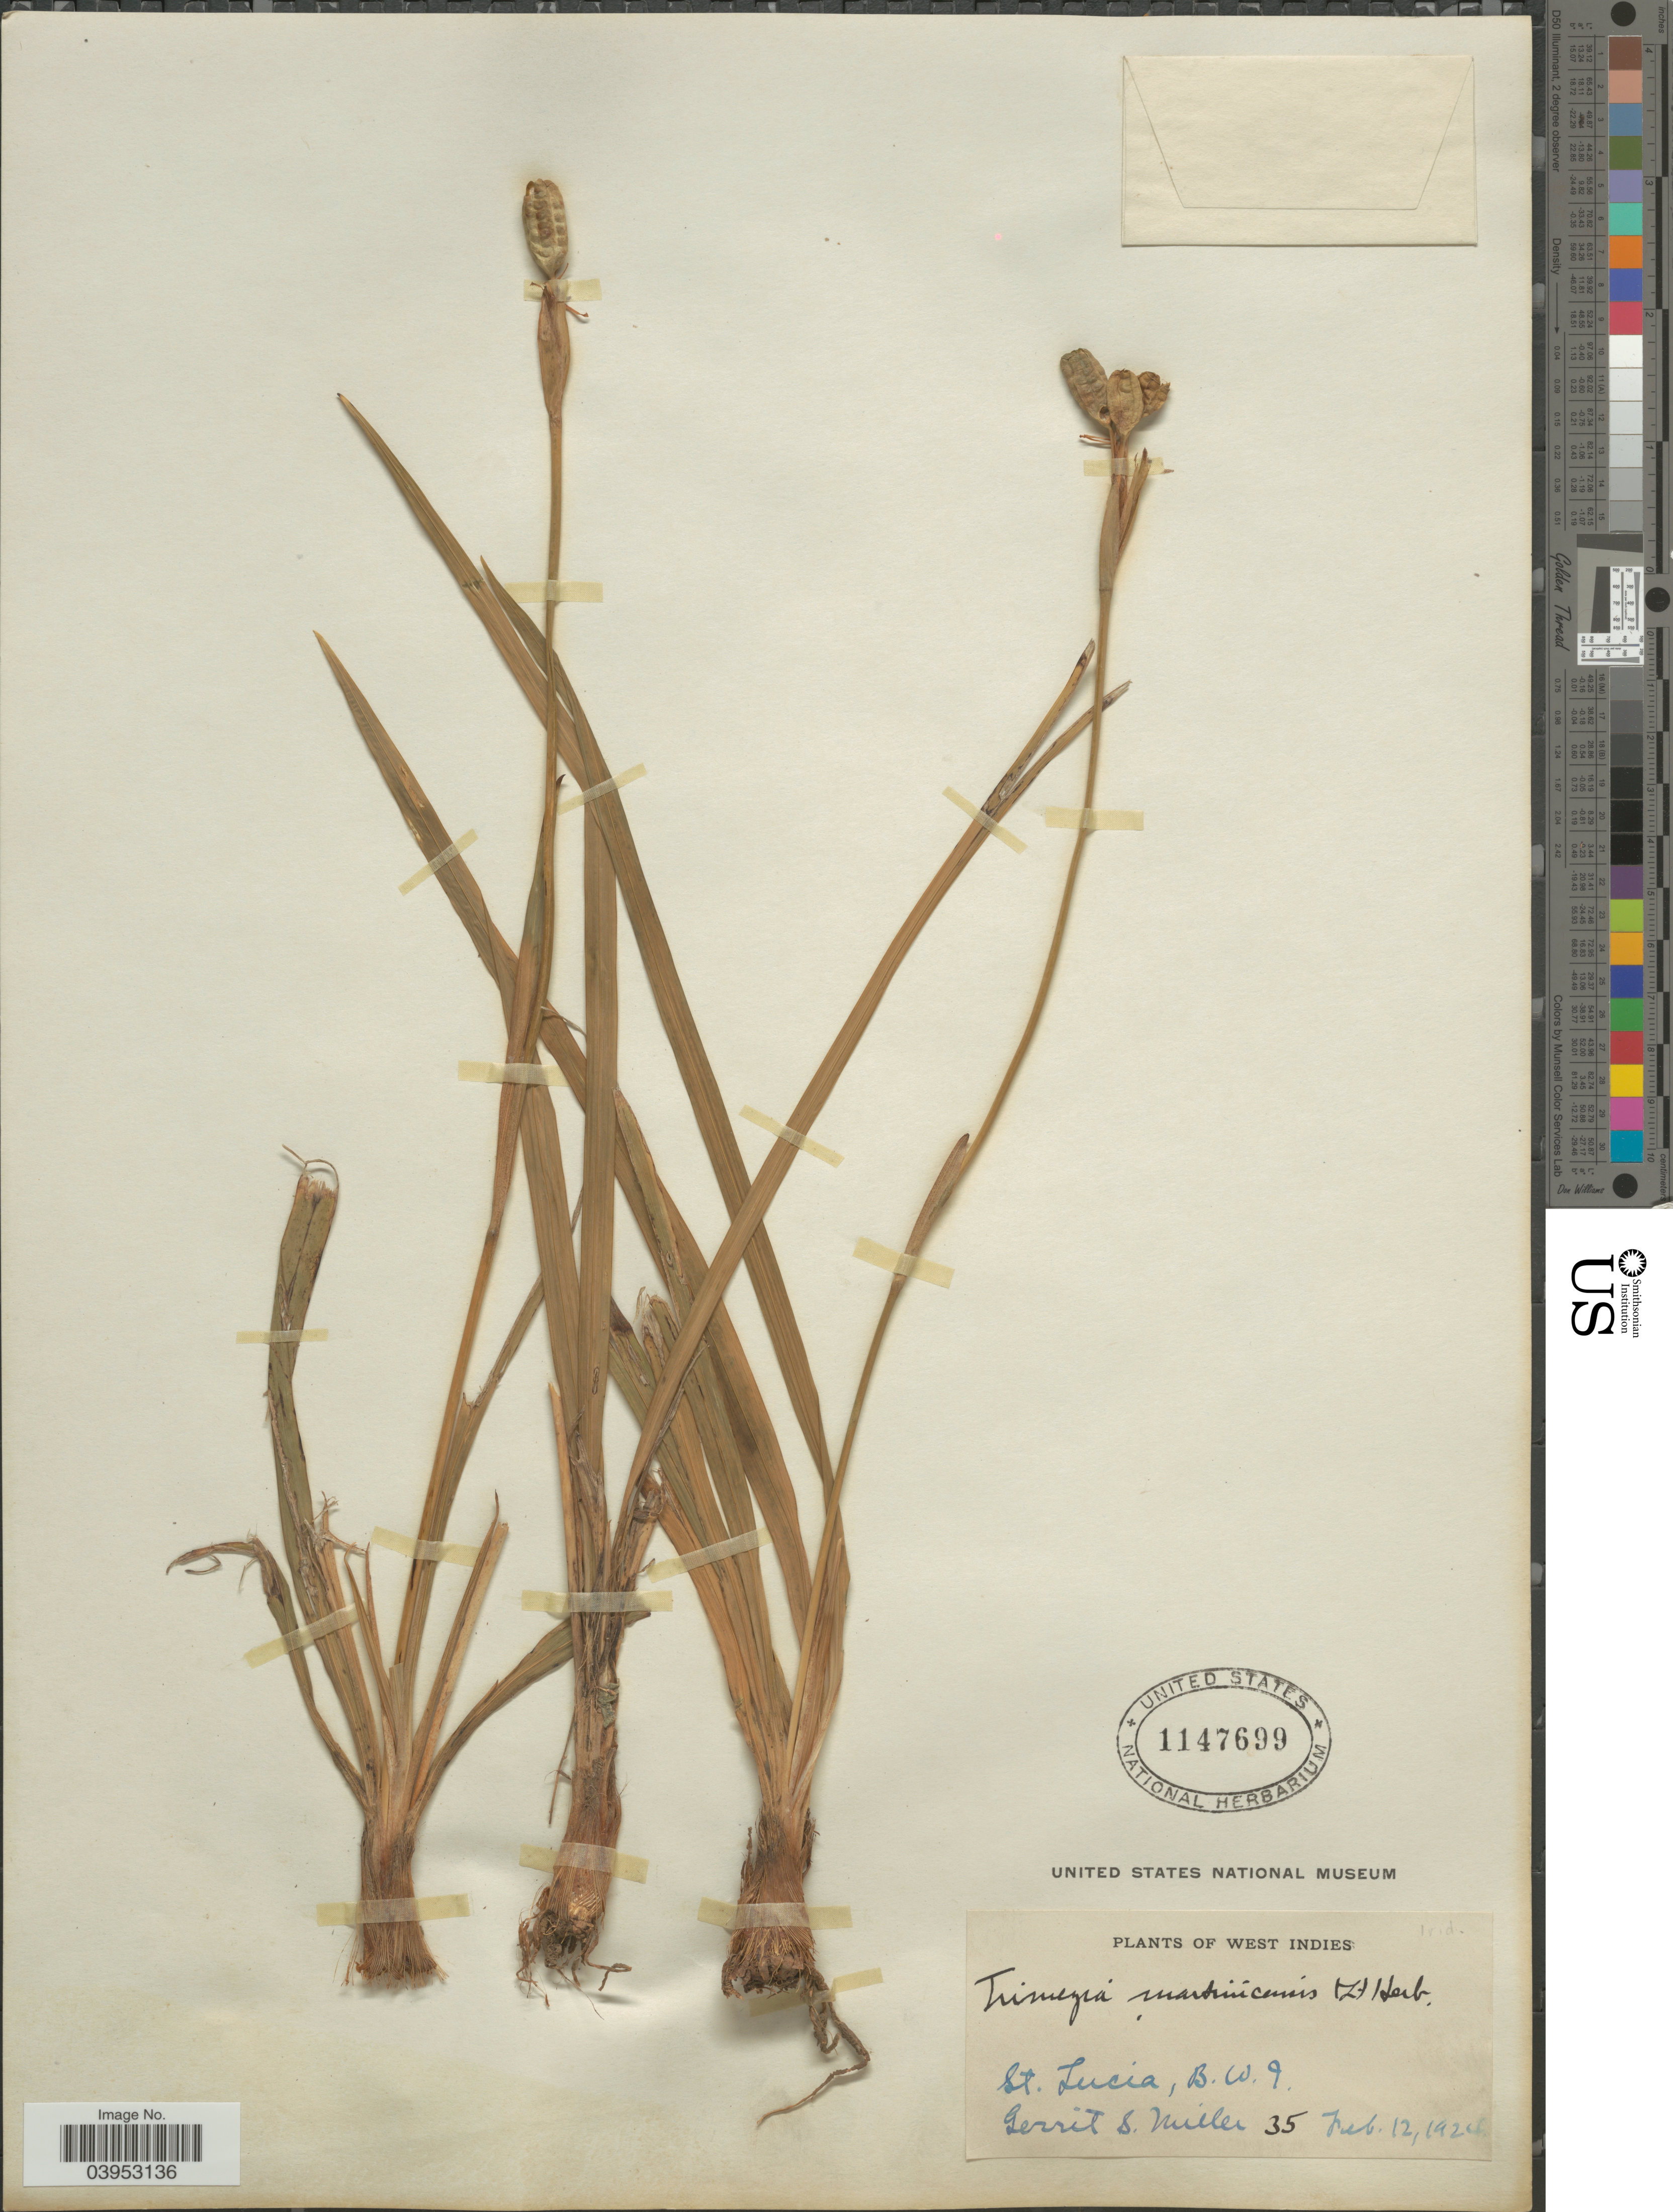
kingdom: Plantae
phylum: Tracheophyta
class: Liliopsida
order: Asparagales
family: Iridaceae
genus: Trimezia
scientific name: Trimezia martinicensis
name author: (Jacq.) Herb.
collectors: G. S. Miller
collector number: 35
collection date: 1924-02-12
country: St. Lucia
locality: West Indies. St. Lucia, B. W. I.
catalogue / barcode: US 1147699